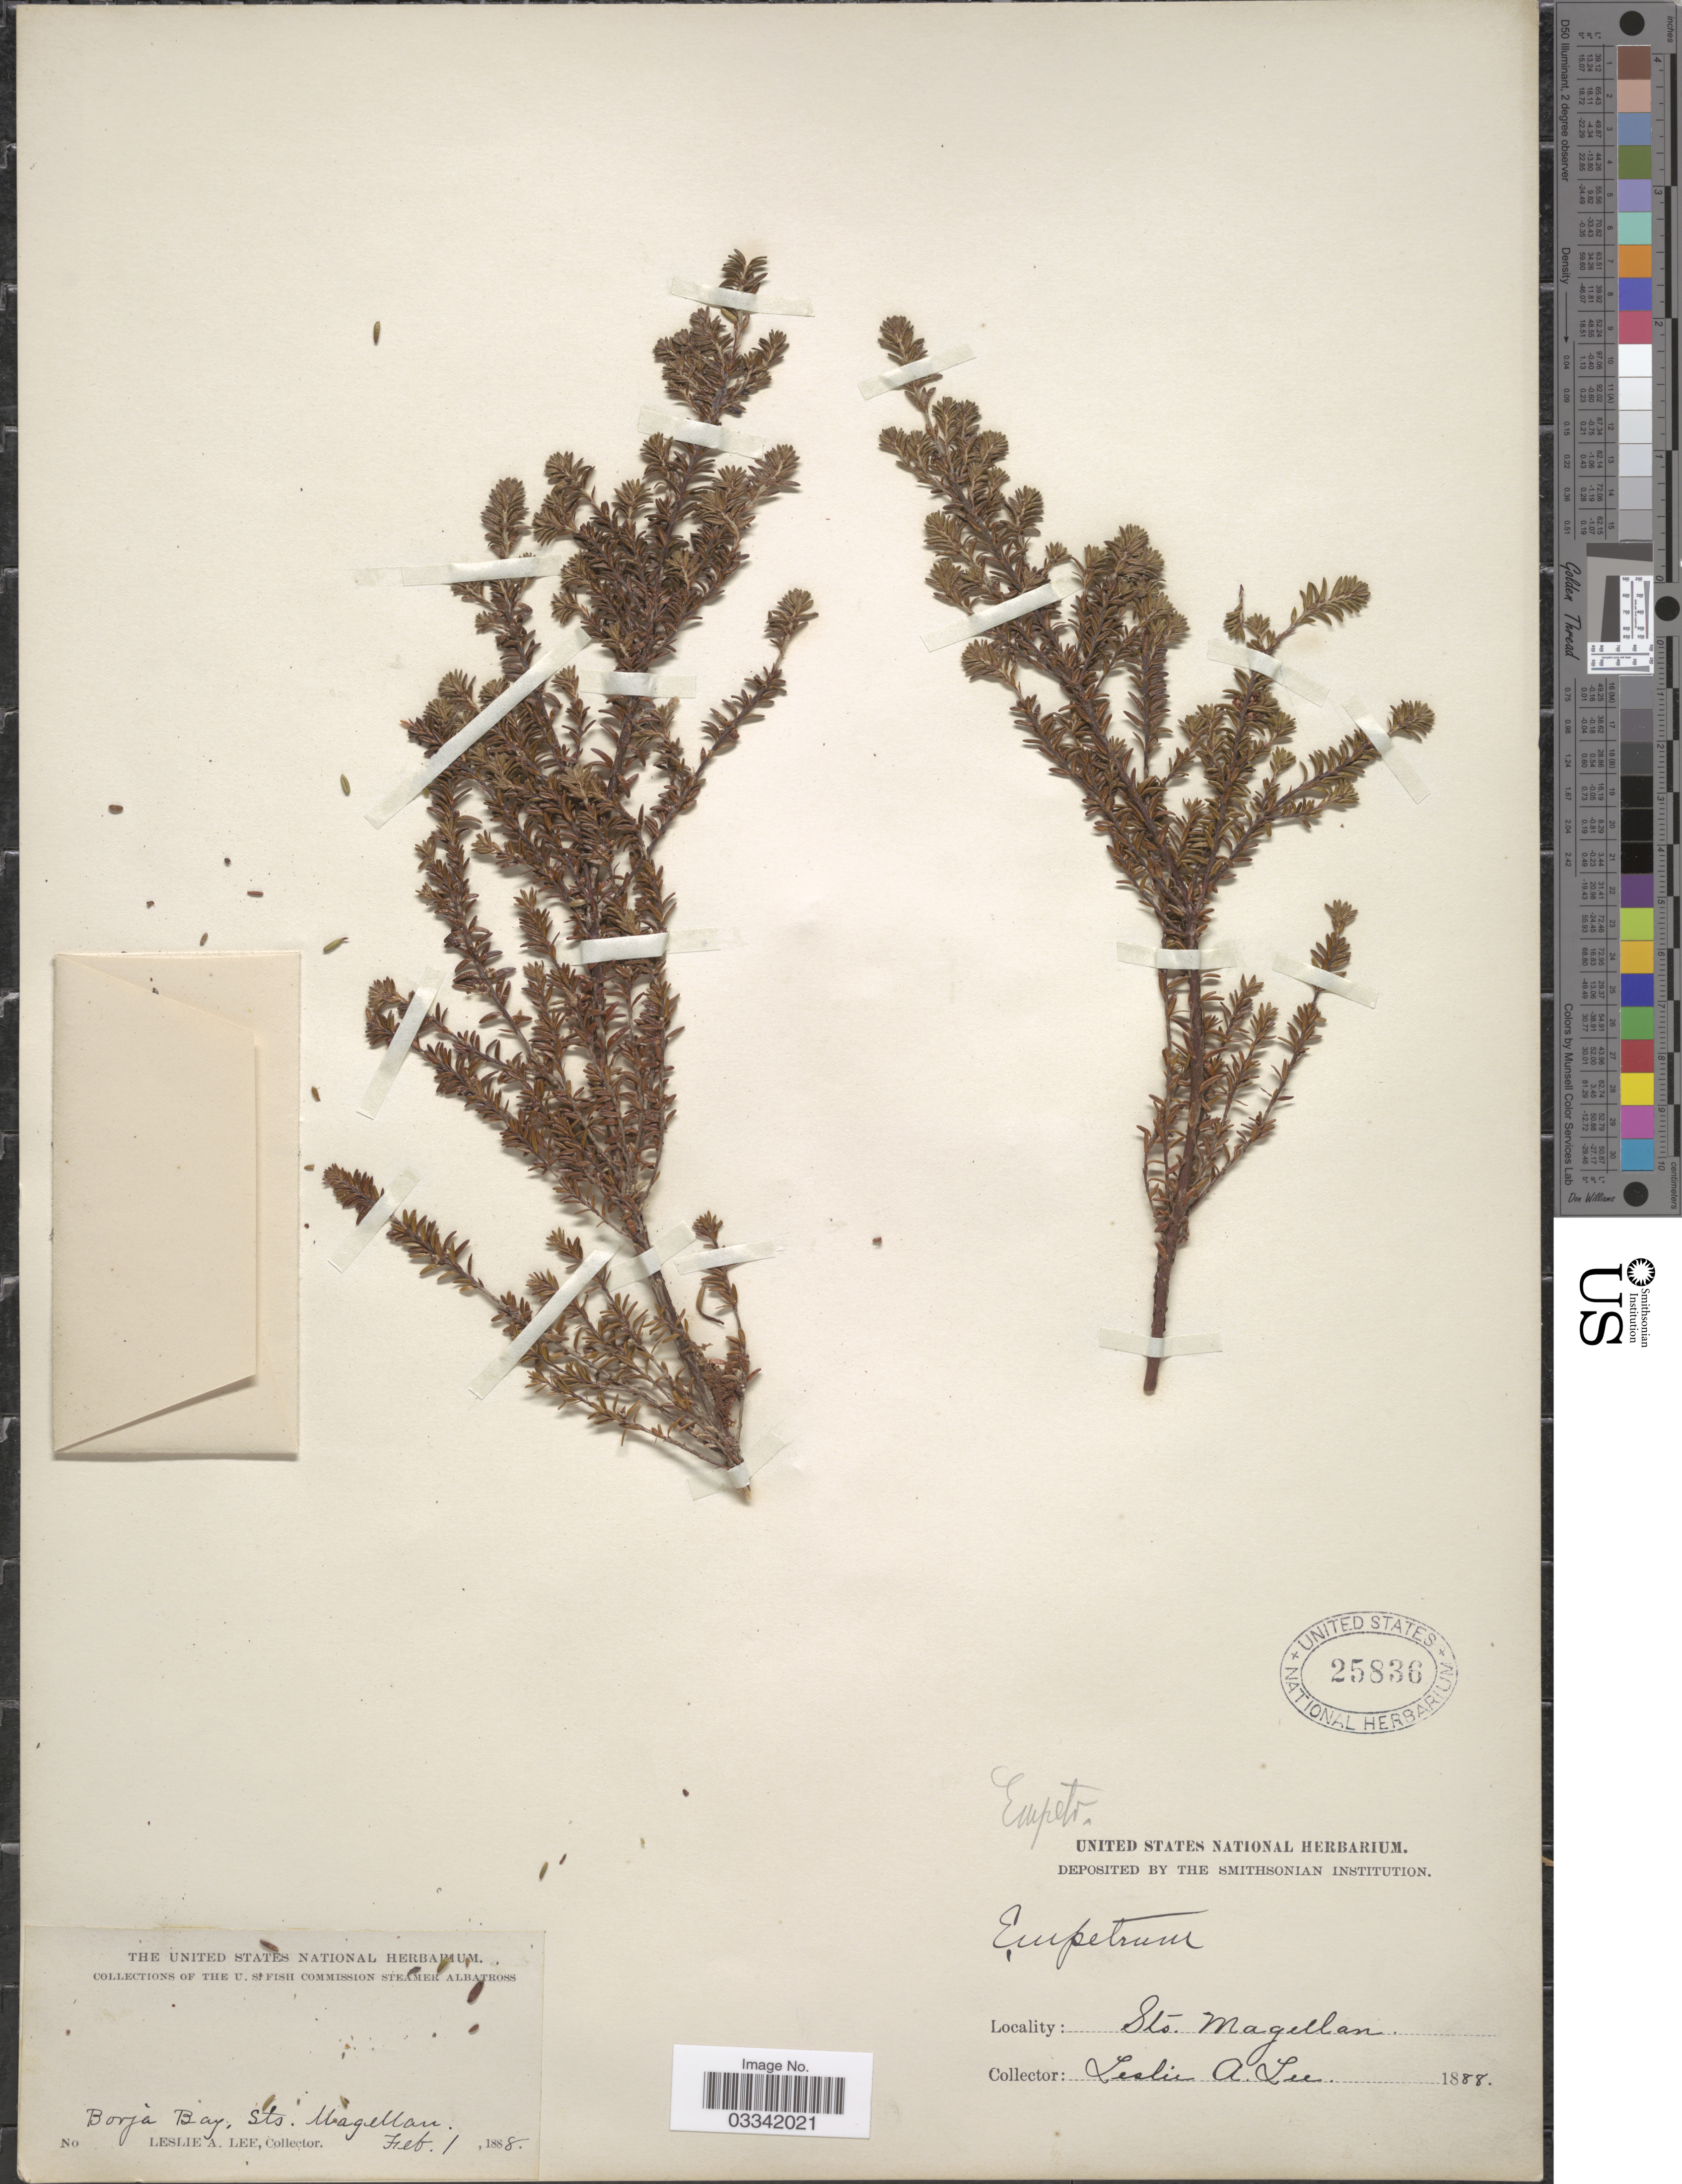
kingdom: Plantae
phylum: Tracheophyta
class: Magnoliopsida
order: Ericales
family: Ericaceae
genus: Empetrum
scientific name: Empetrum rubrum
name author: Vahl ex Willd.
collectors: L. Lee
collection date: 1888-02-01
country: Chile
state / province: Magallanes y de la Antártica Chilena (XII)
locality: Borja Bay, Sts. Magellan.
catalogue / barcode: US 25836